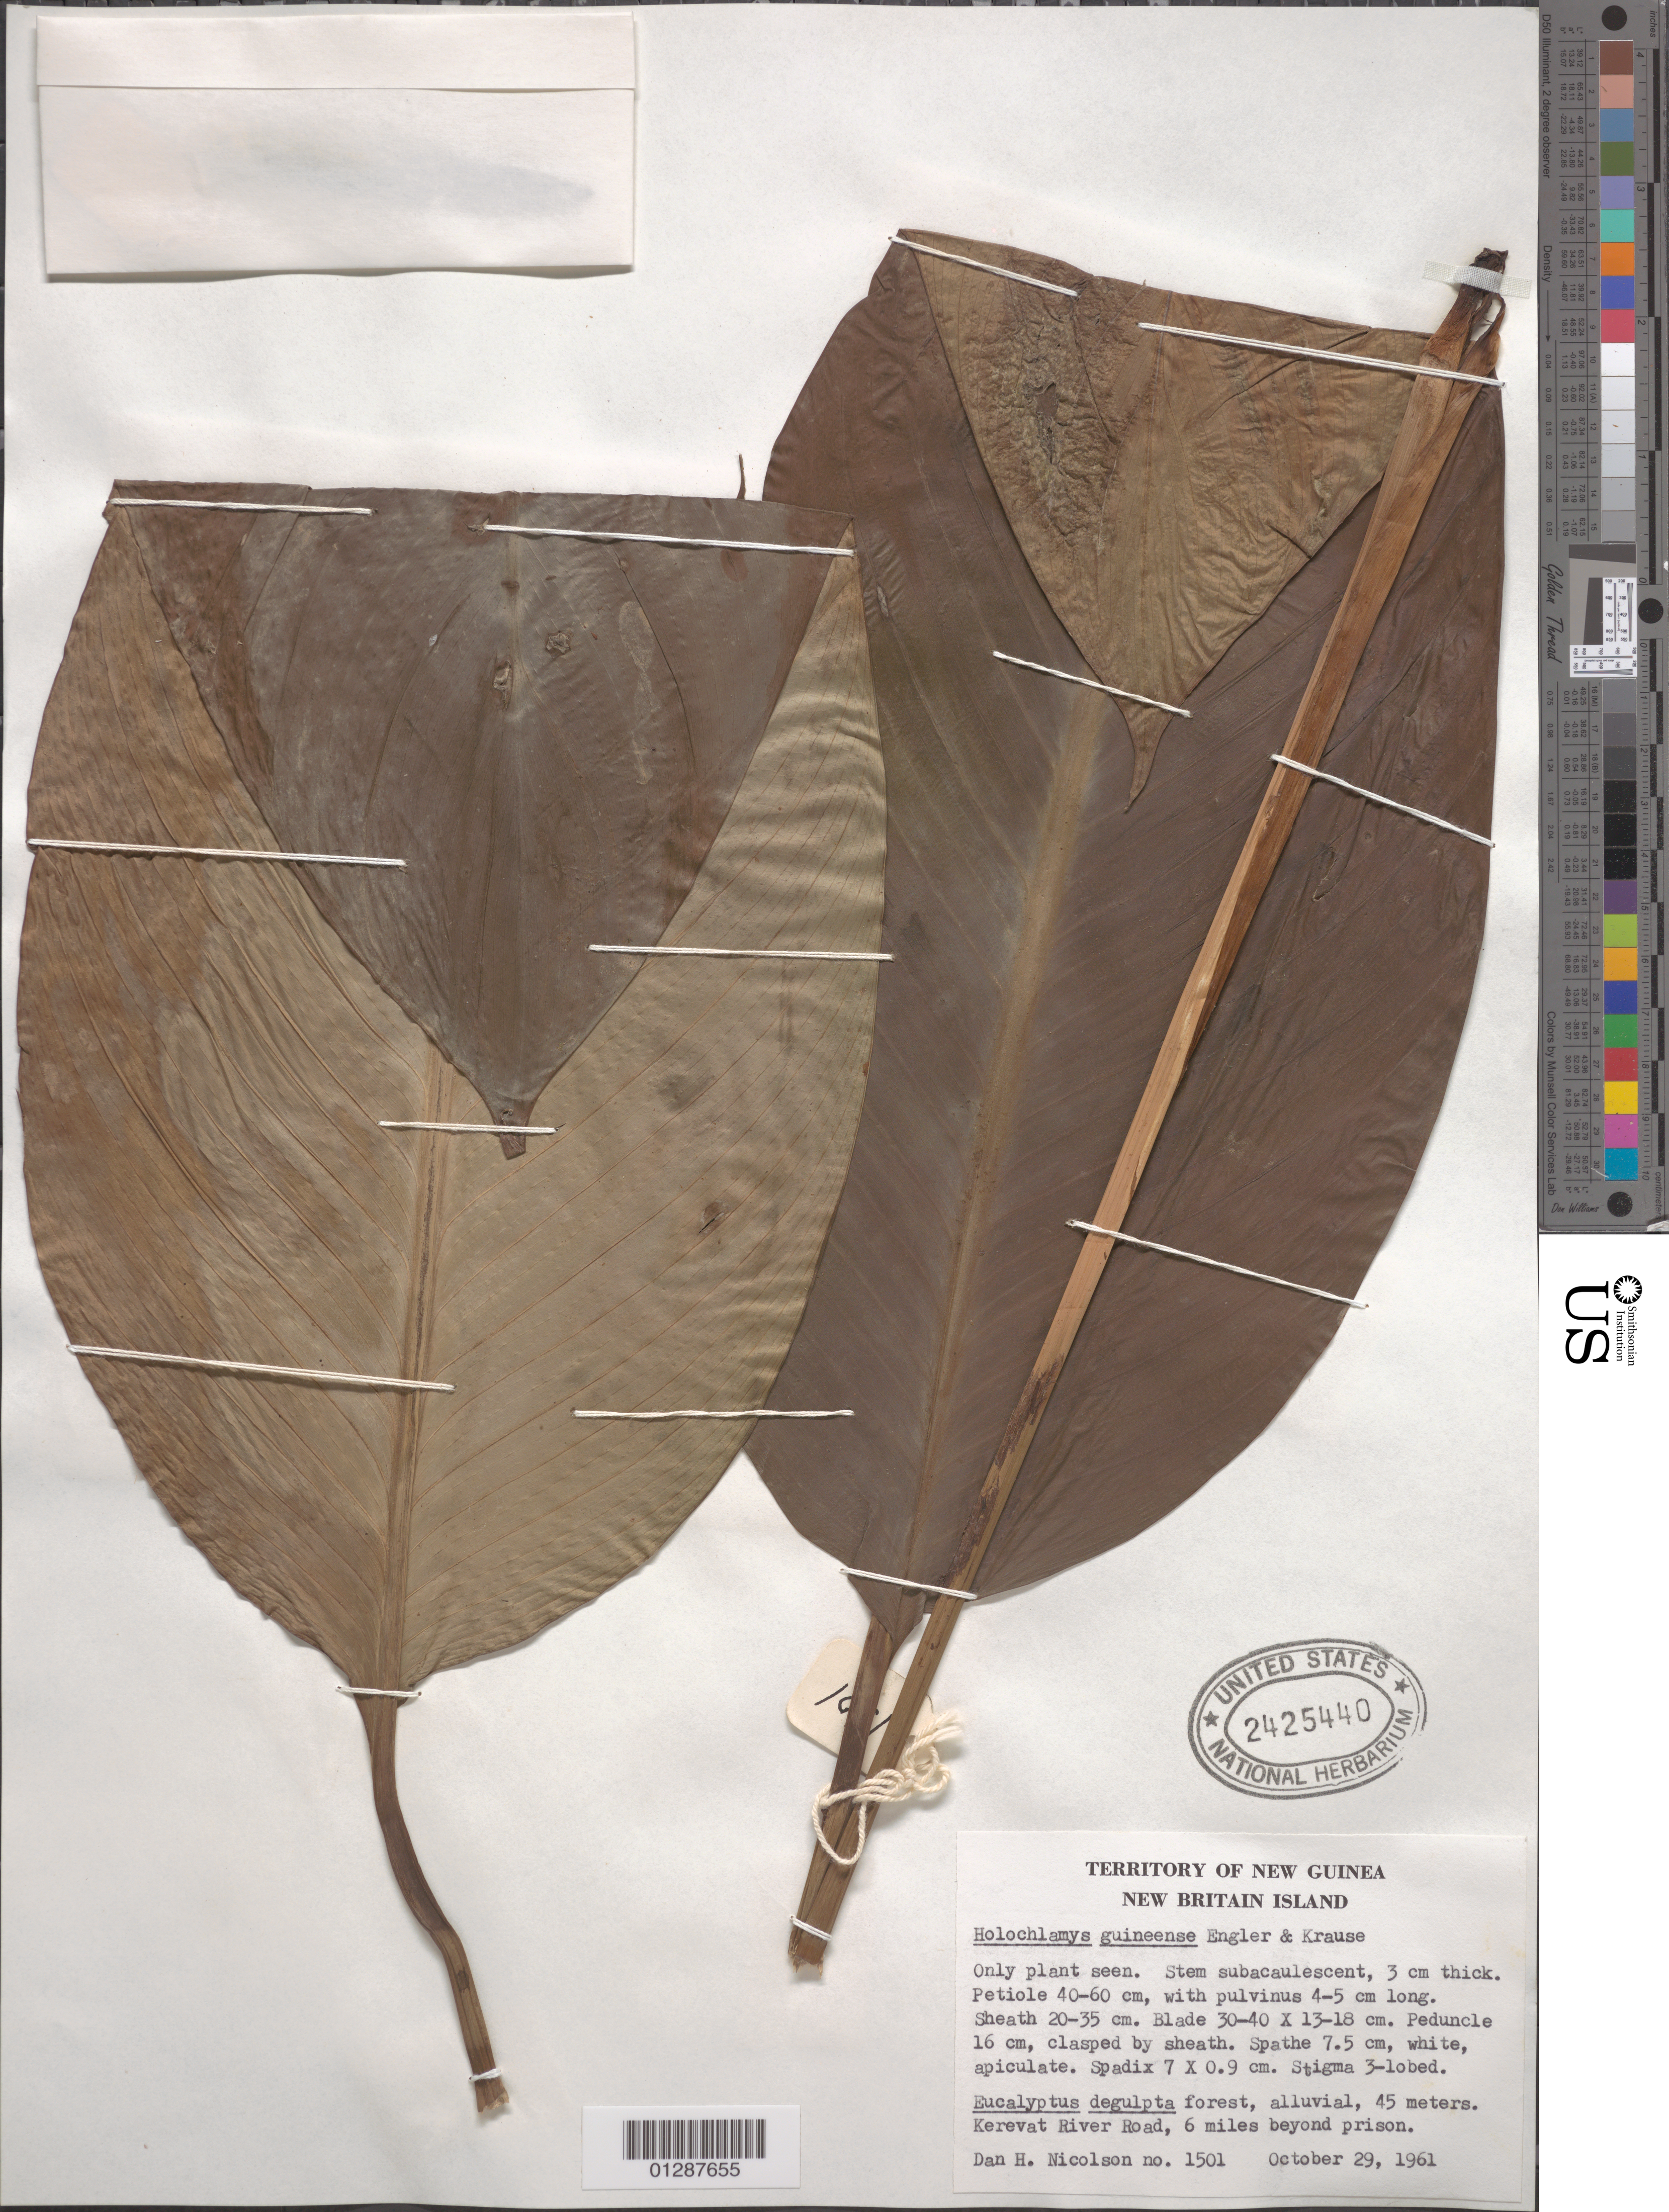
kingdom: Plantae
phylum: Tracheophyta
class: Liliopsida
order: Alismatales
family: Araceae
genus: Holochlamys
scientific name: Holochlamys beccarii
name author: Engl.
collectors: D. H. Nicolson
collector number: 1501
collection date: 1961-10-29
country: Papua New Guinea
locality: Territory of New Guinea. New Britain Island. Kerevat River Road, 6 miles beyond prison.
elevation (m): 45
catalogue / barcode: US 2425440